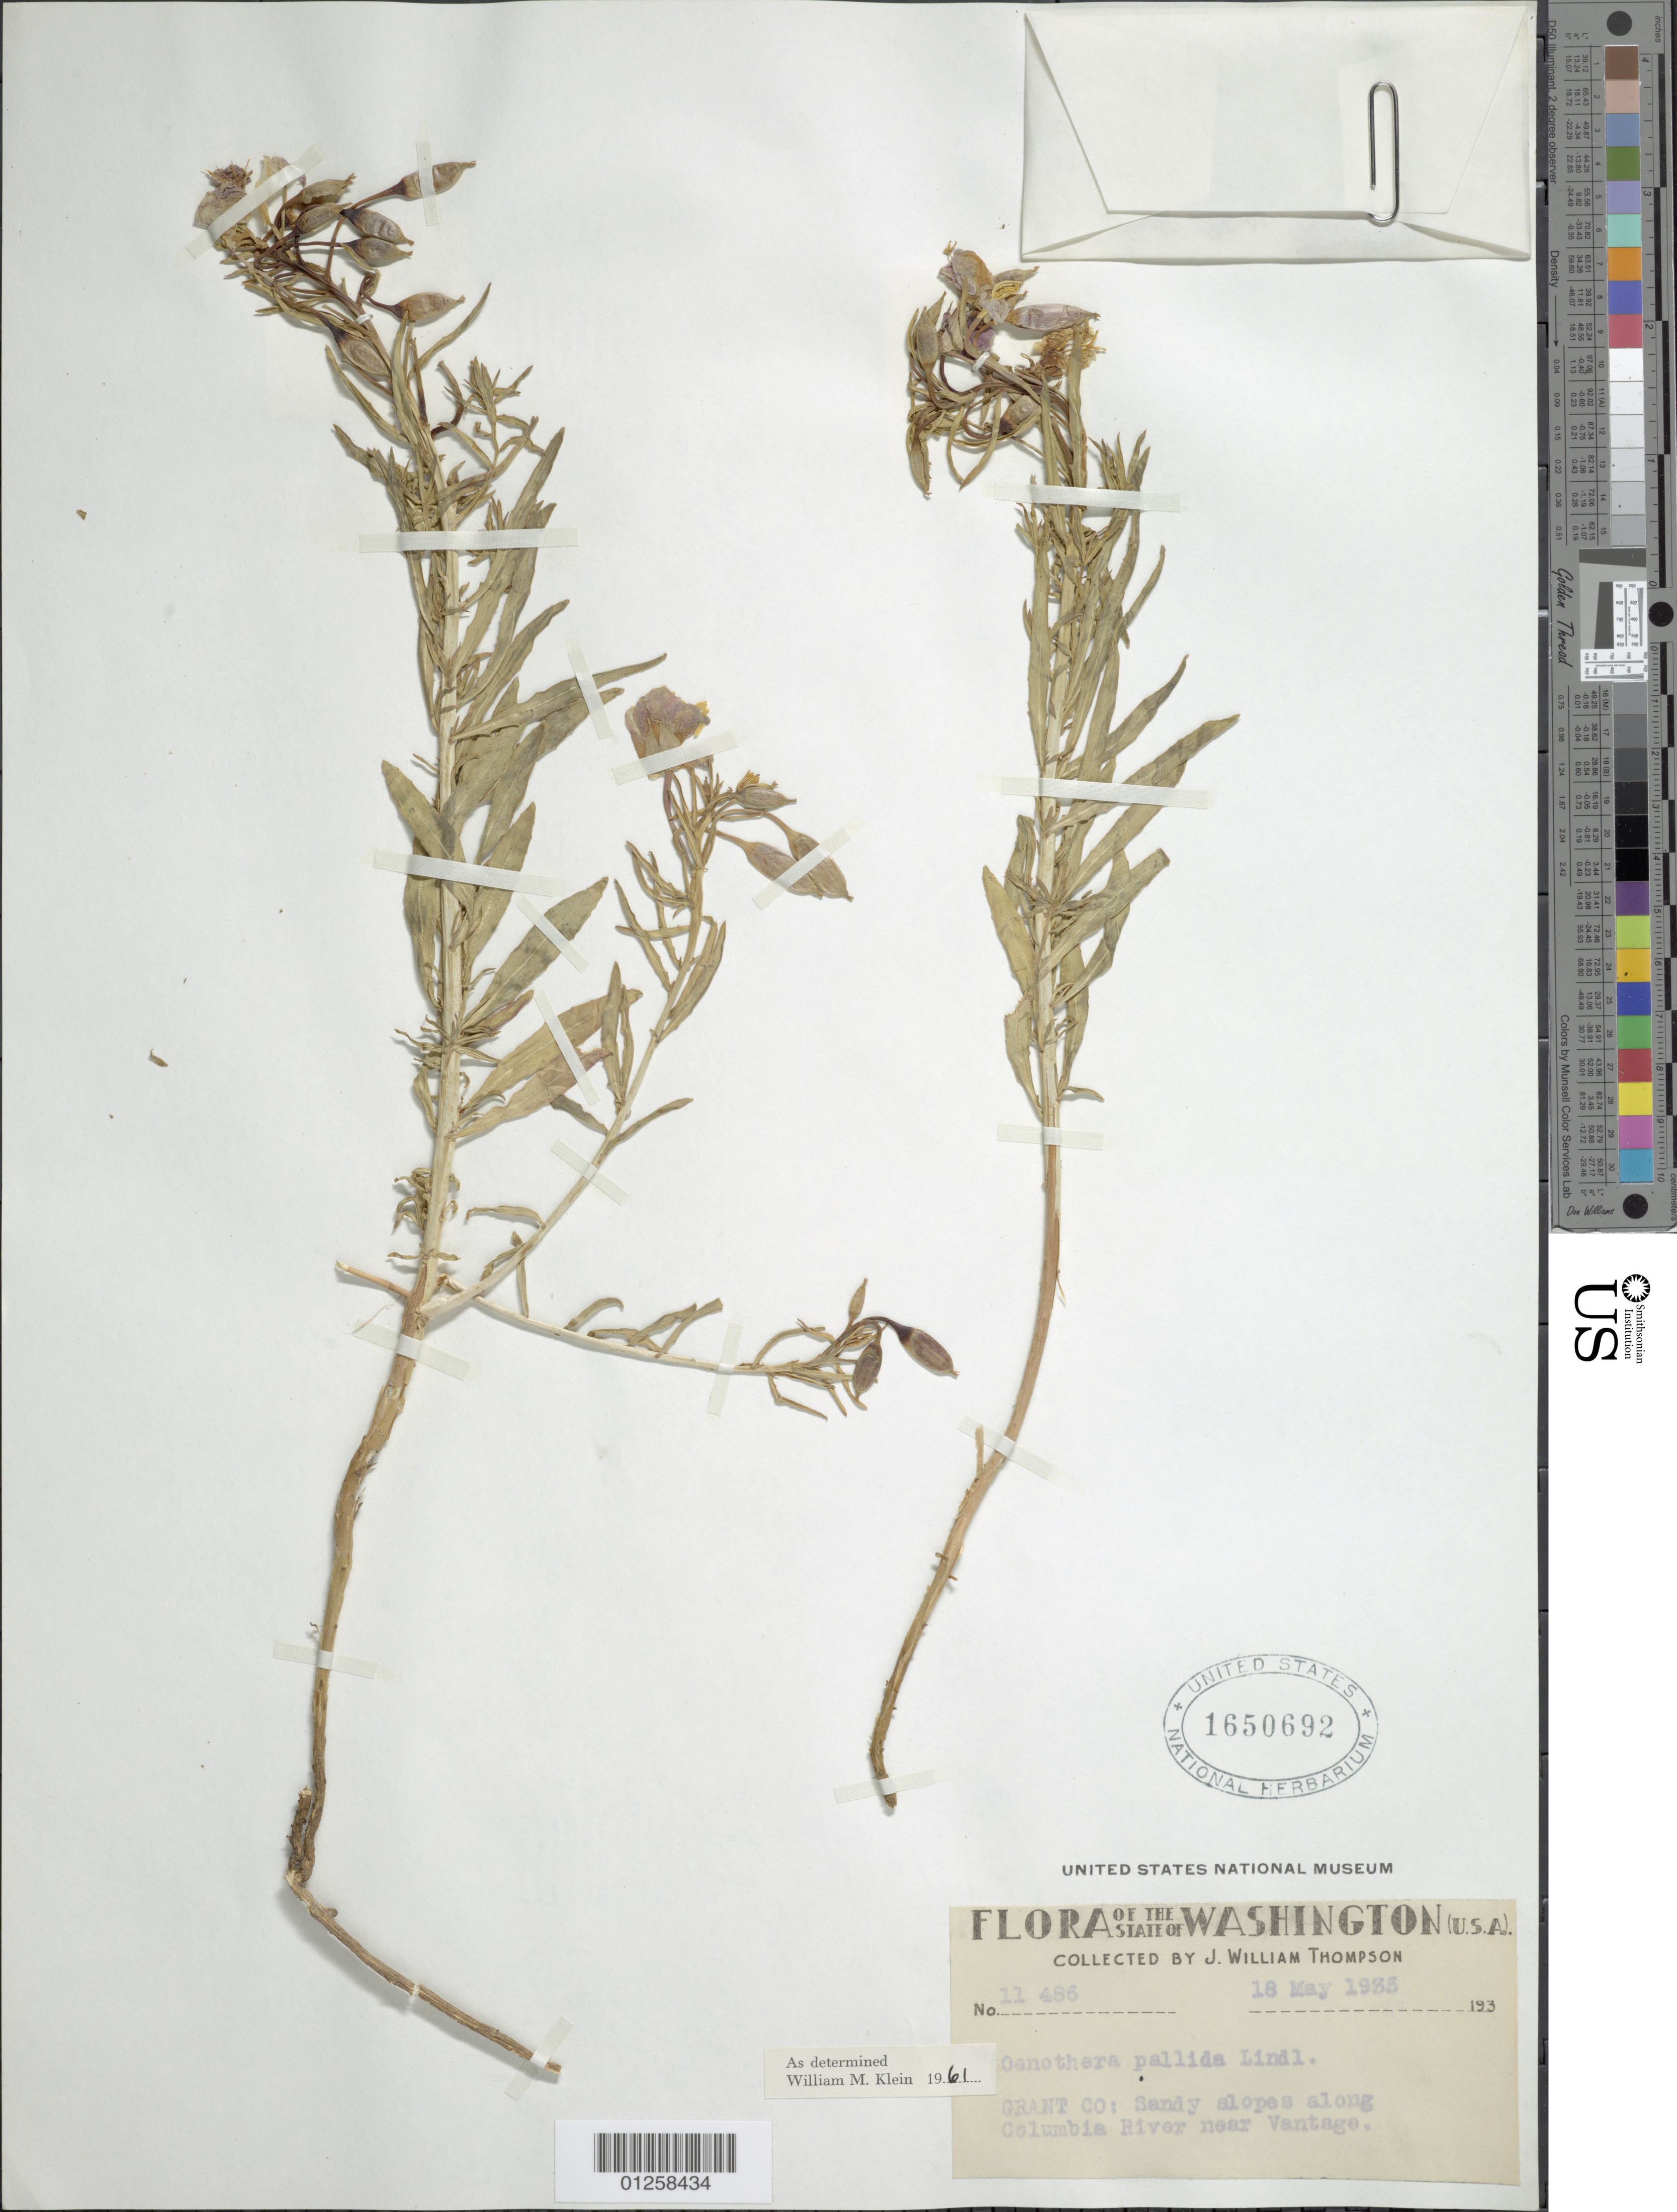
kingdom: Plantae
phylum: Tracheophyta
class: Magnoliopsida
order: Myrtales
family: Onagraceae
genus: Oenothera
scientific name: Oenothera pallida subsp. pallida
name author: Lindl.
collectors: J. W. Thompson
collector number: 11486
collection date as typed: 18 May 1935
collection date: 1935-05-18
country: United States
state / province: Washington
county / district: Grant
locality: Sandy slopes along Columbia River near Vantage.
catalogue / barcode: US 1650692